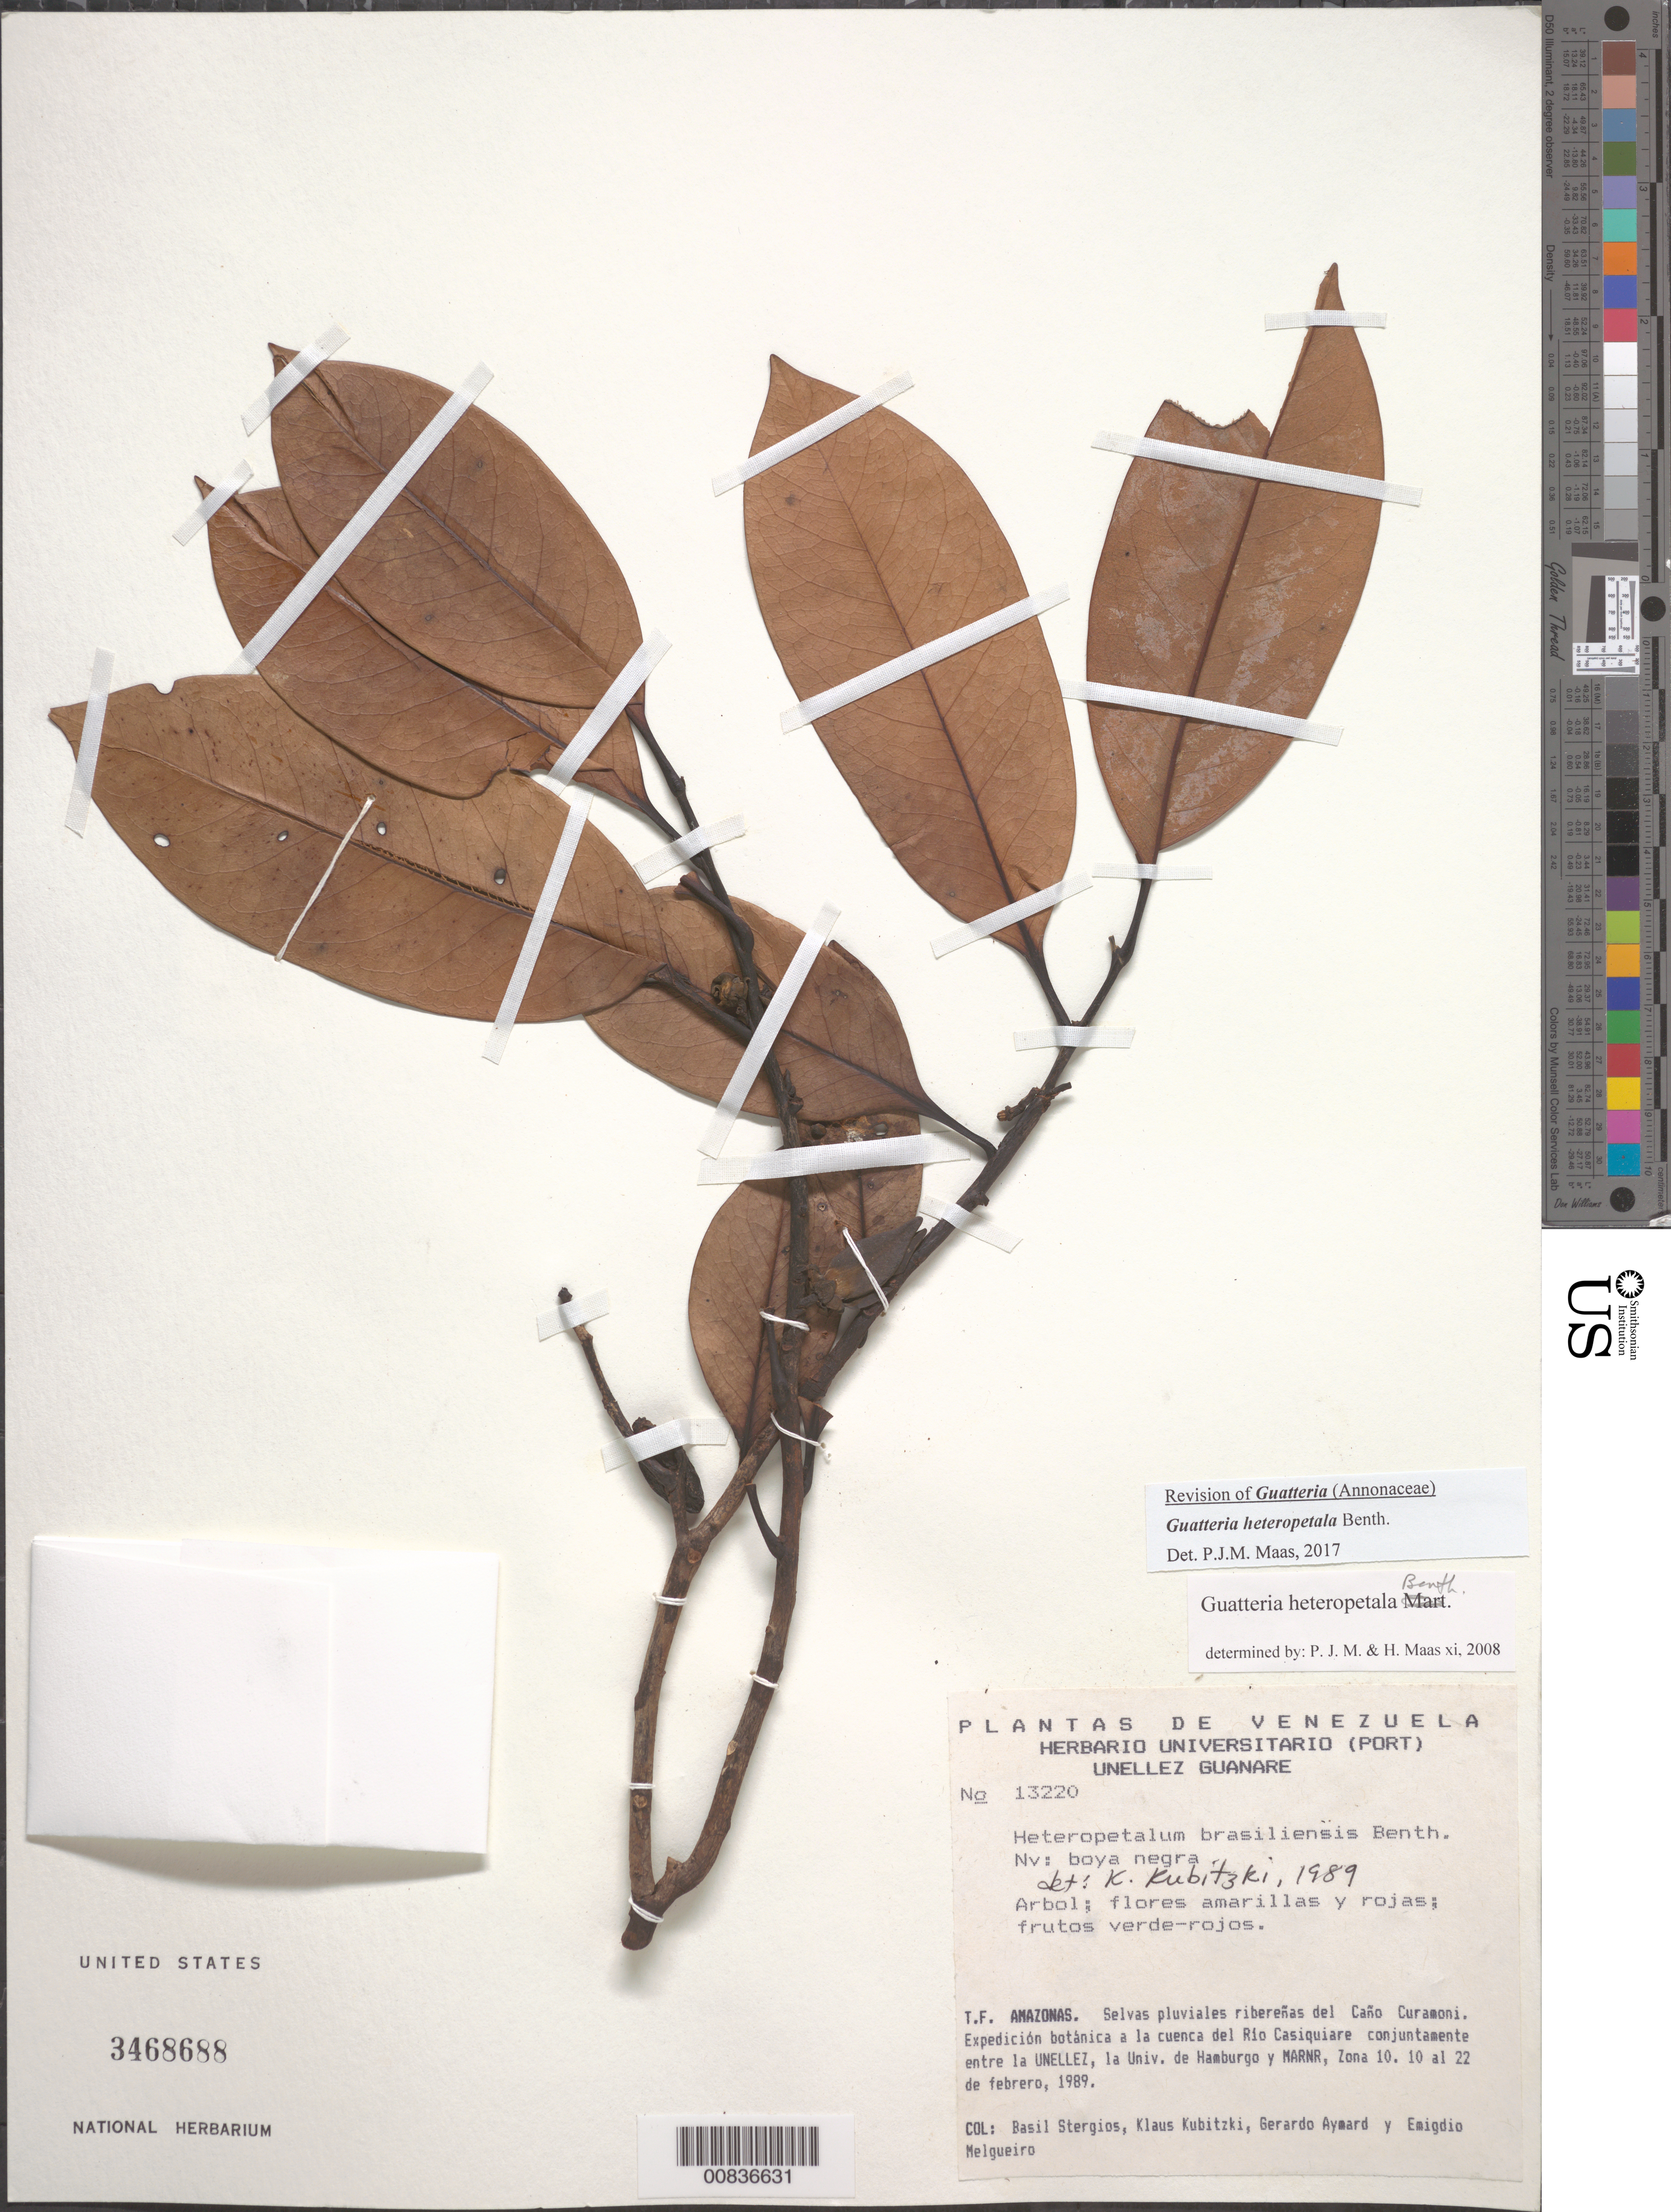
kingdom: Plantae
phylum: Tracheophyta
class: Magnoliopsida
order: Magnoliales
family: Annonaceae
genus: Guatteria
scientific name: Guatteria heteropetala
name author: Benth.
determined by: Maas, Paul J.; Maas, H.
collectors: B. G. Stergios, K. Kubitzki, G. A. Aymard & E. Melgueiro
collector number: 13220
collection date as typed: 10-Feb-89 to 22-Feb-89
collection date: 1989-02-10/1989-02-22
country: Venezuela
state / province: Amazonas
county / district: Río Negro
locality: Caño Curamoni, cuenca del río Casiquiare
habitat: Selvas pluviales riberenas del cano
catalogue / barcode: US 3468688